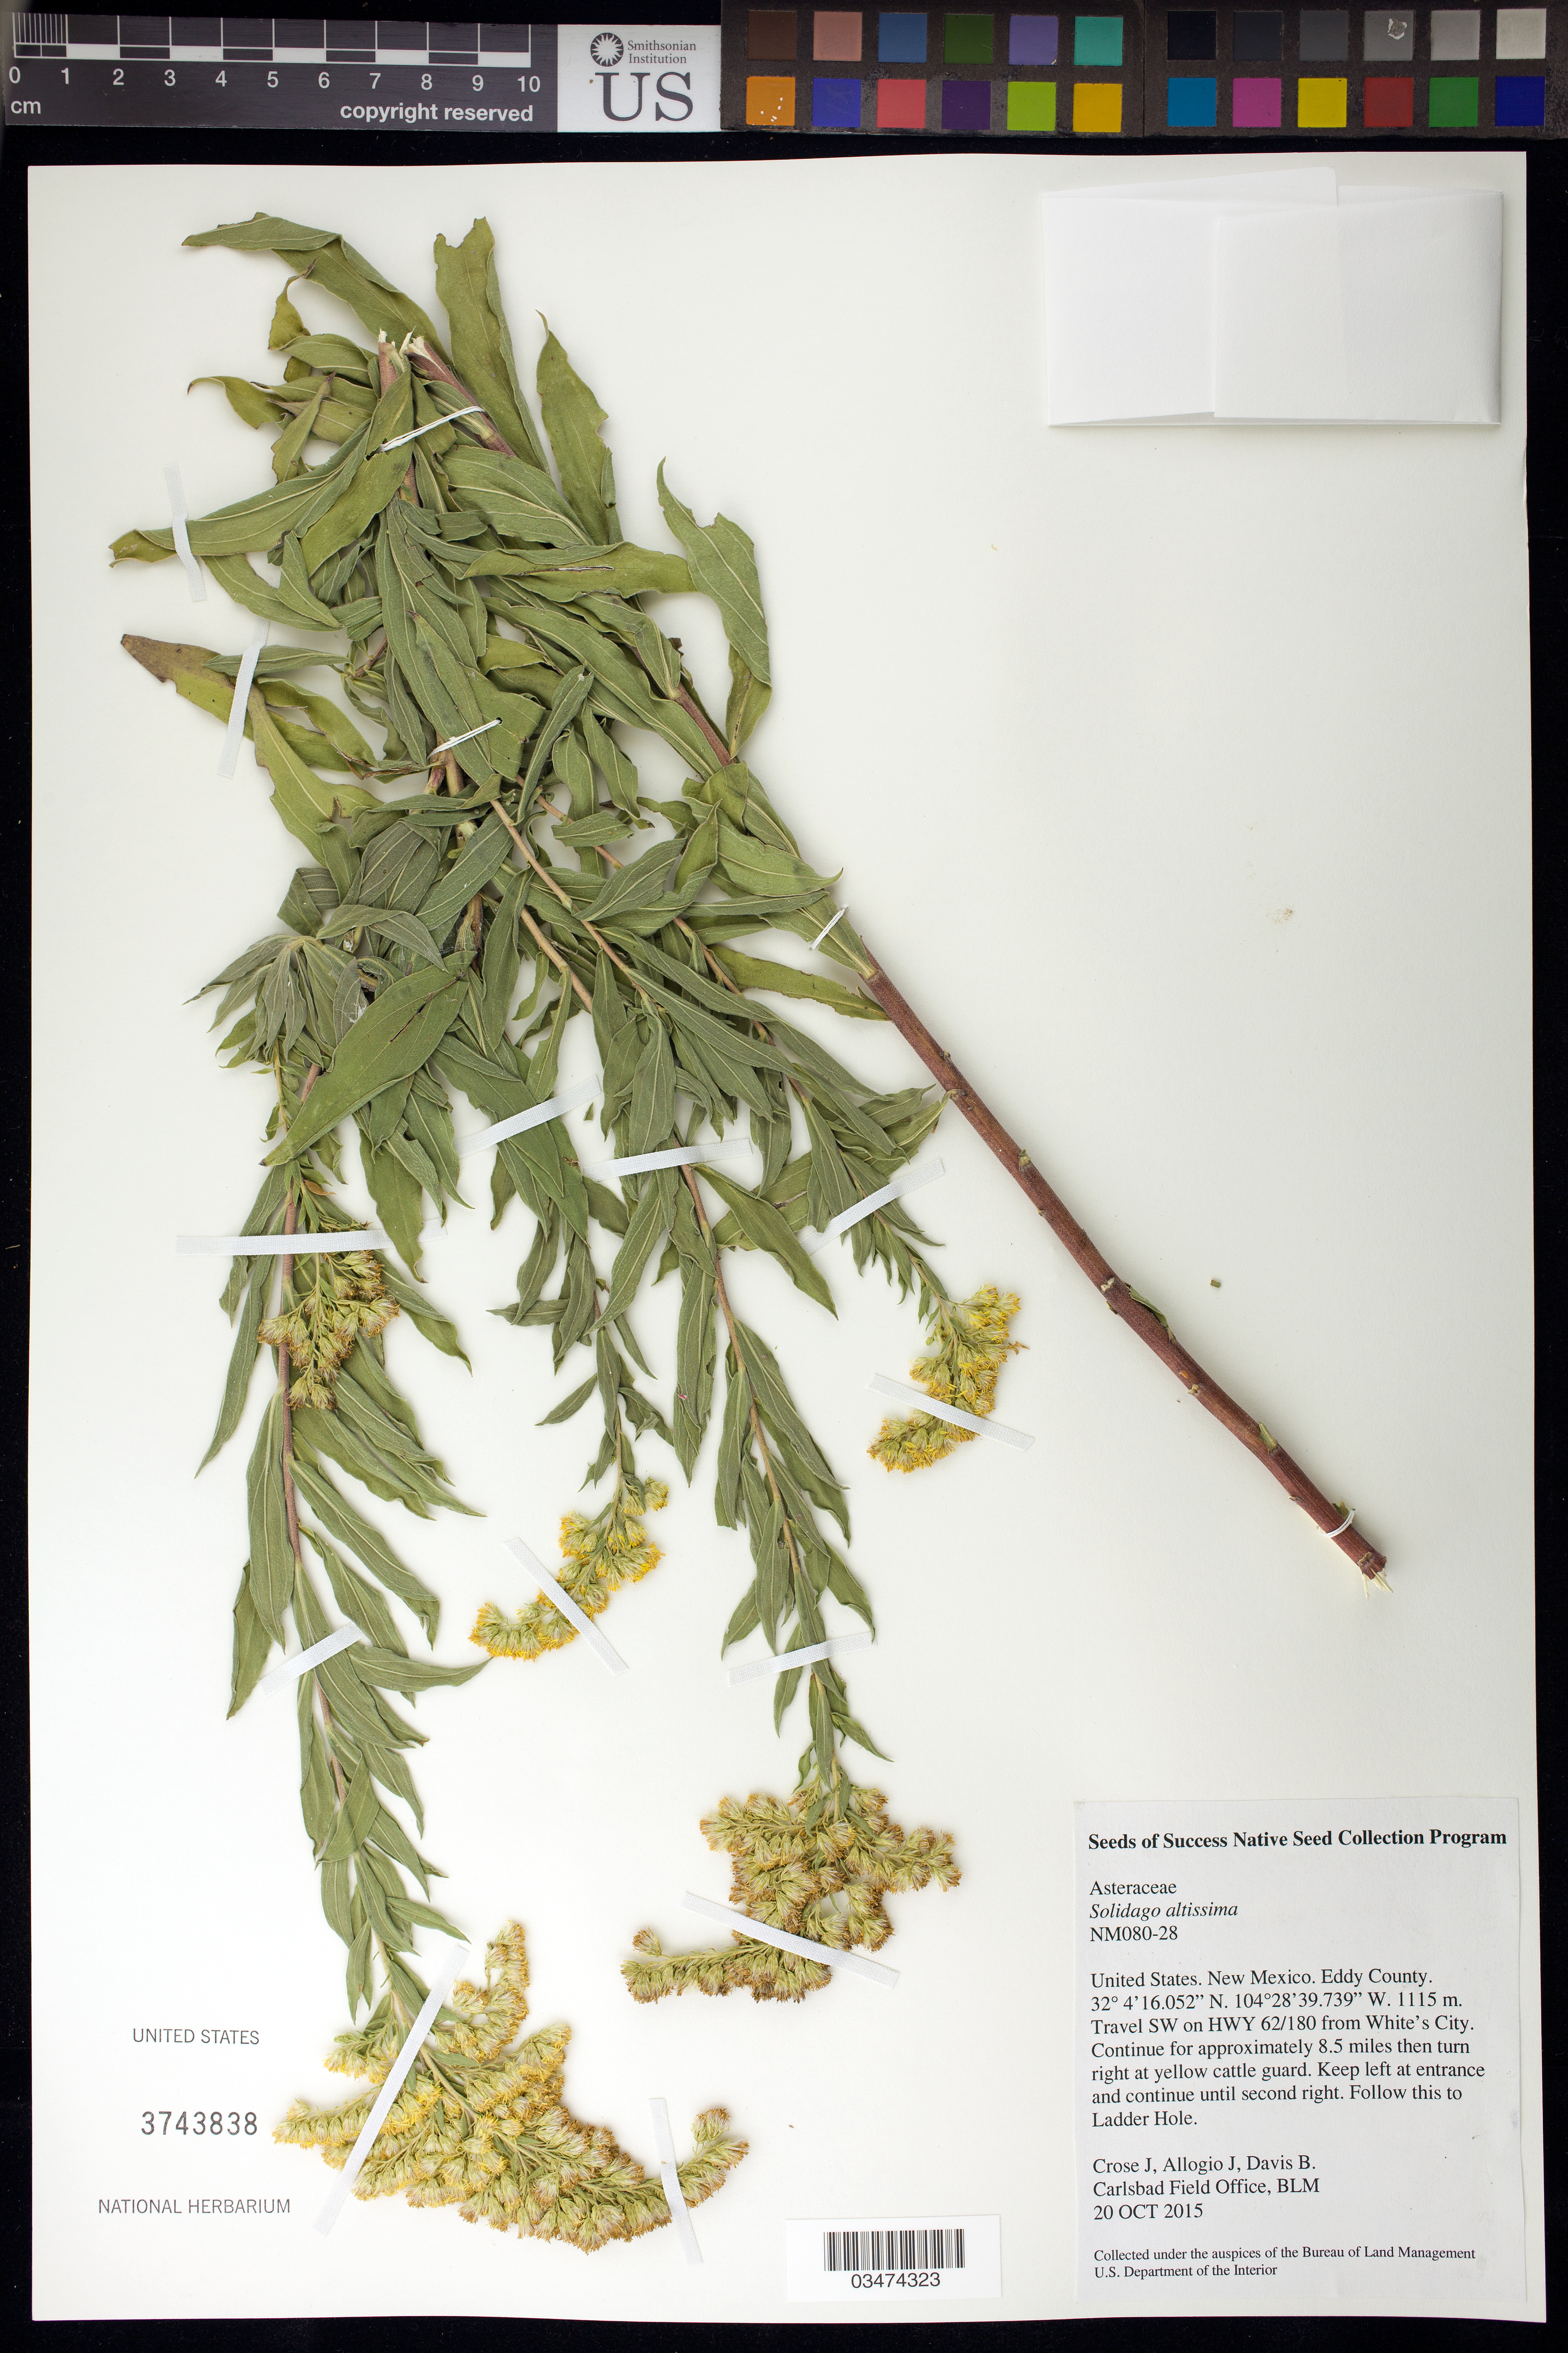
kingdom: Plantae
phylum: Tracheophyta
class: Magnoliopsida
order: Asterales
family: Asteraceae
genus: Solidago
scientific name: Solidago altissima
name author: L.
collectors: J. Crose, J. Allogio & B. Davis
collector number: NM080-28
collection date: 2015-10-20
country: United States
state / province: New Mexico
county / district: Eddy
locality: Near White's City.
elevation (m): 1115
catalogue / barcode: US 3743838